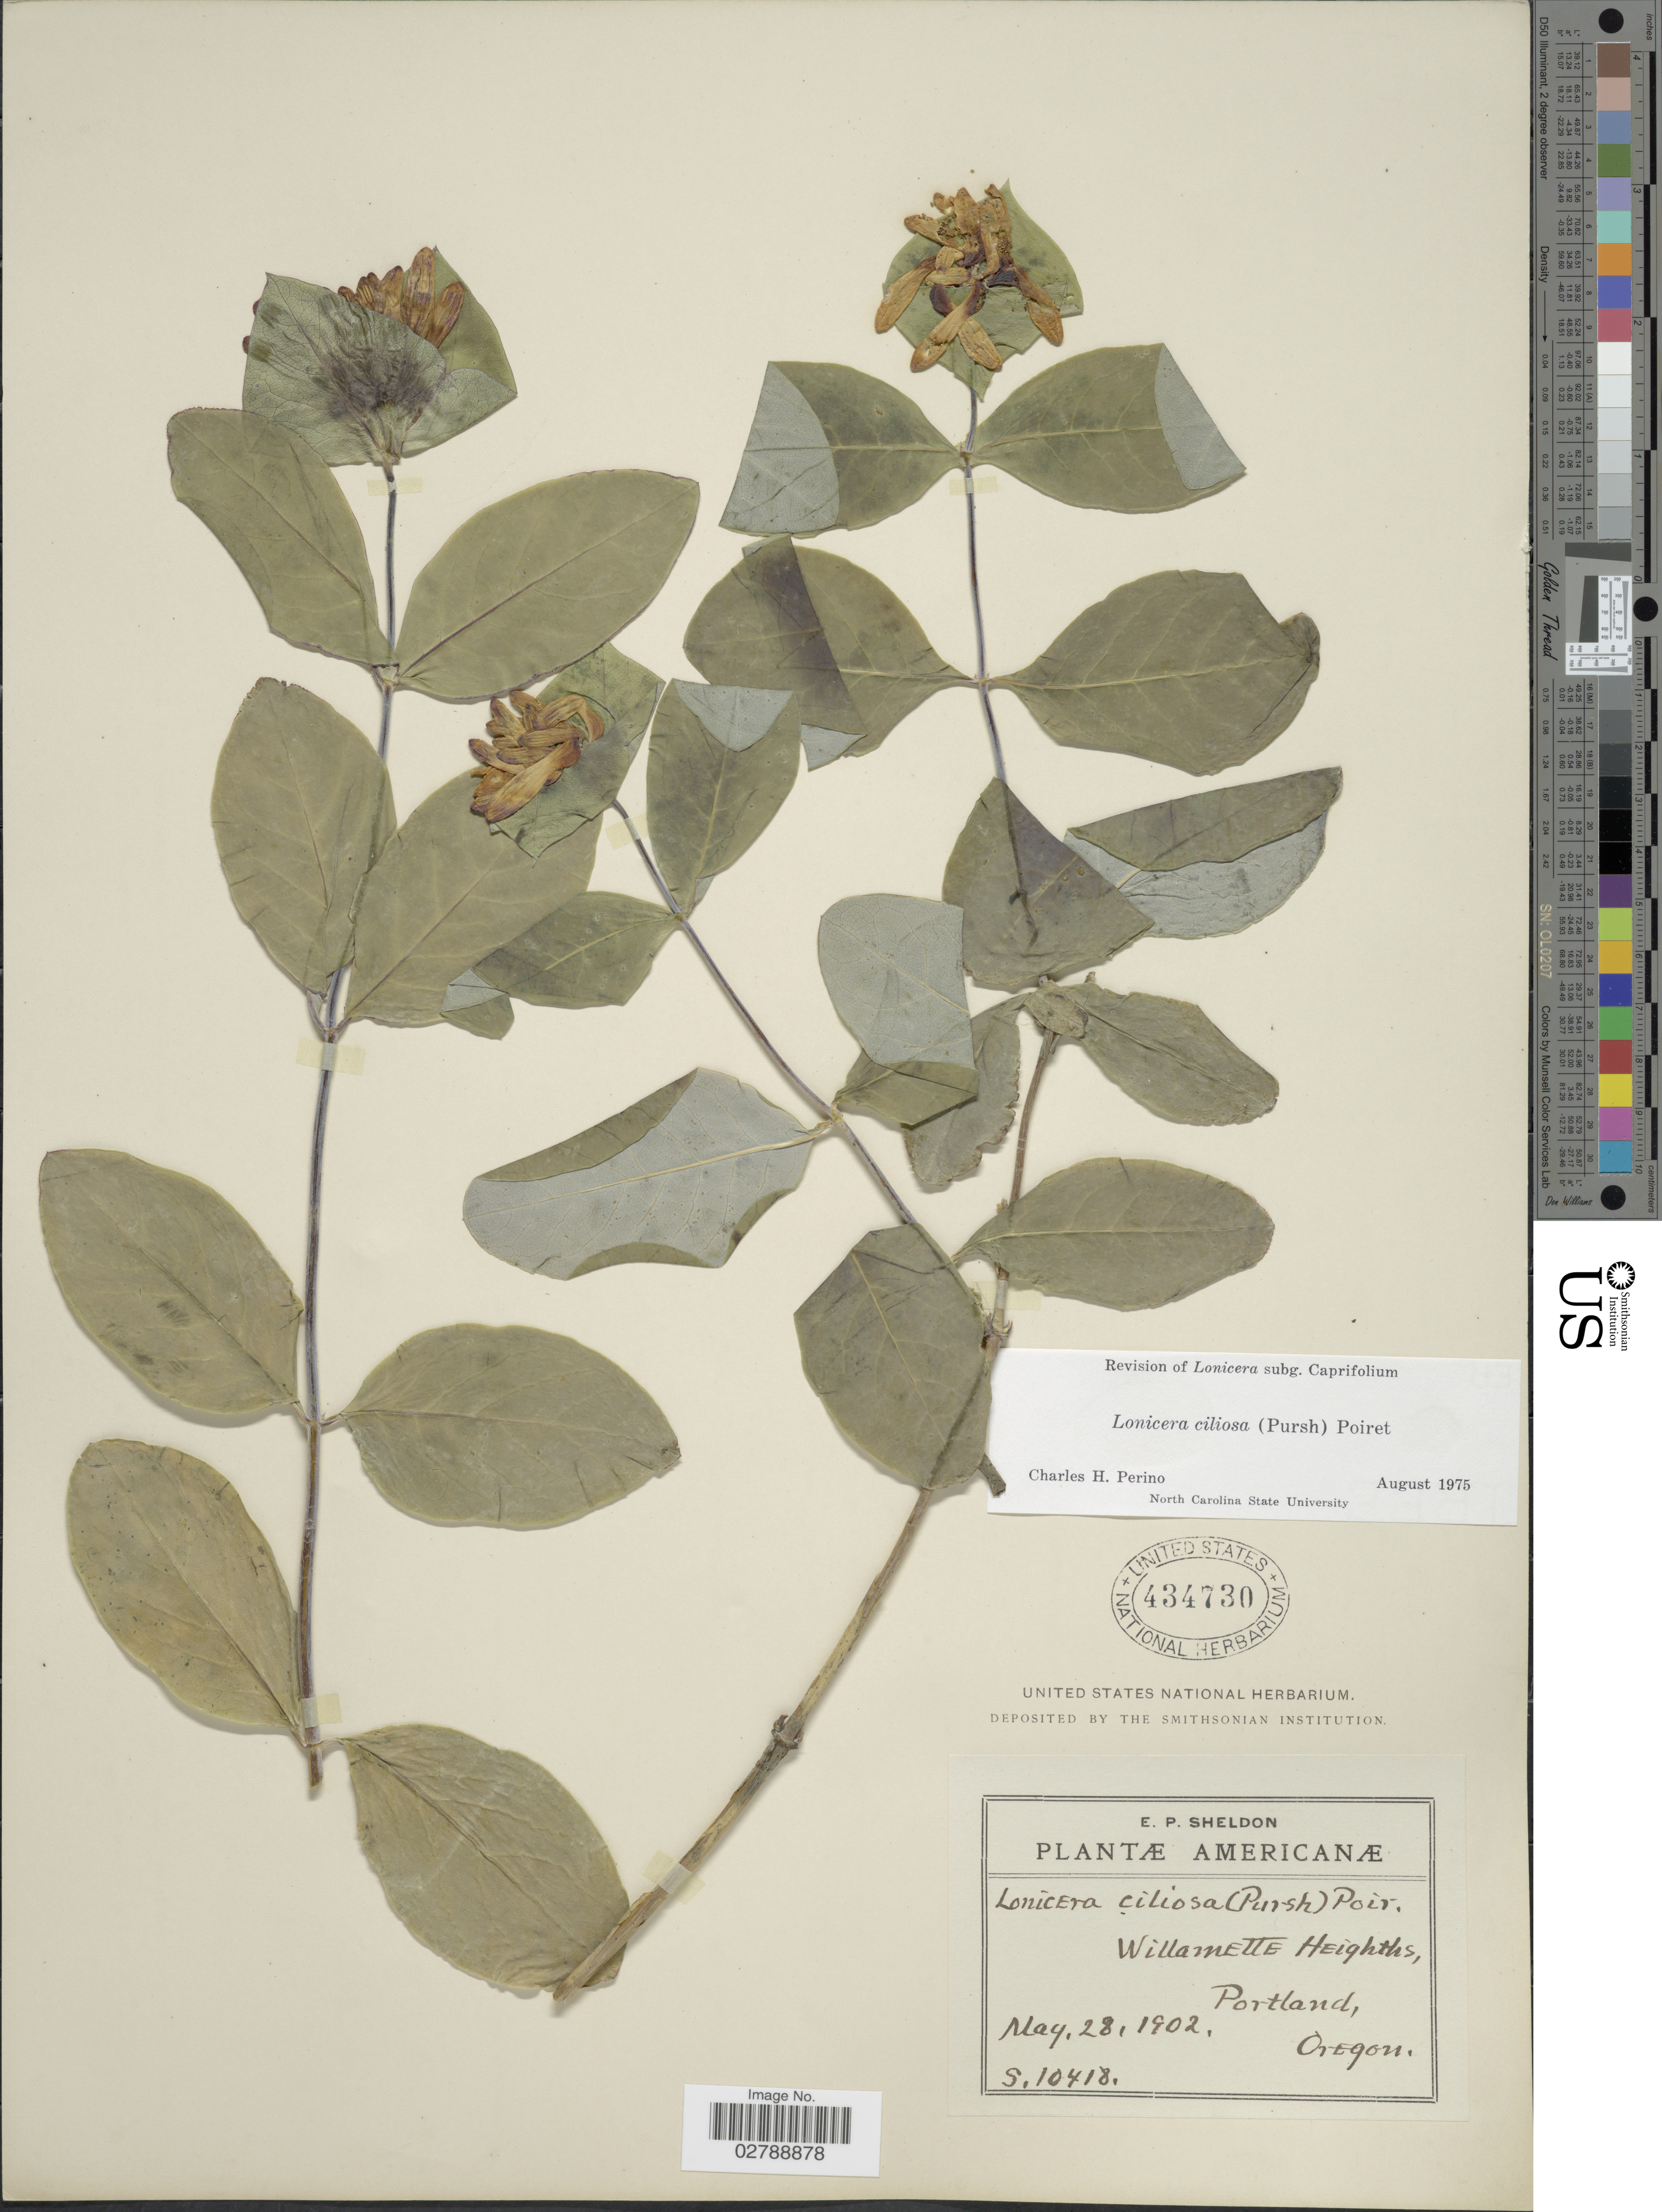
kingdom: Plantae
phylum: Tracheophyta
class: Magnoliopsida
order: Dipsacales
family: Caprifoliaceae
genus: Lonicera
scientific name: Lonicera ciliosa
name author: Poir.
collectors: E. P. Sheldon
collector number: S.10418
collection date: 1902-05-28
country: United States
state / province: Oregon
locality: Portland.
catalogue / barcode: US 434730